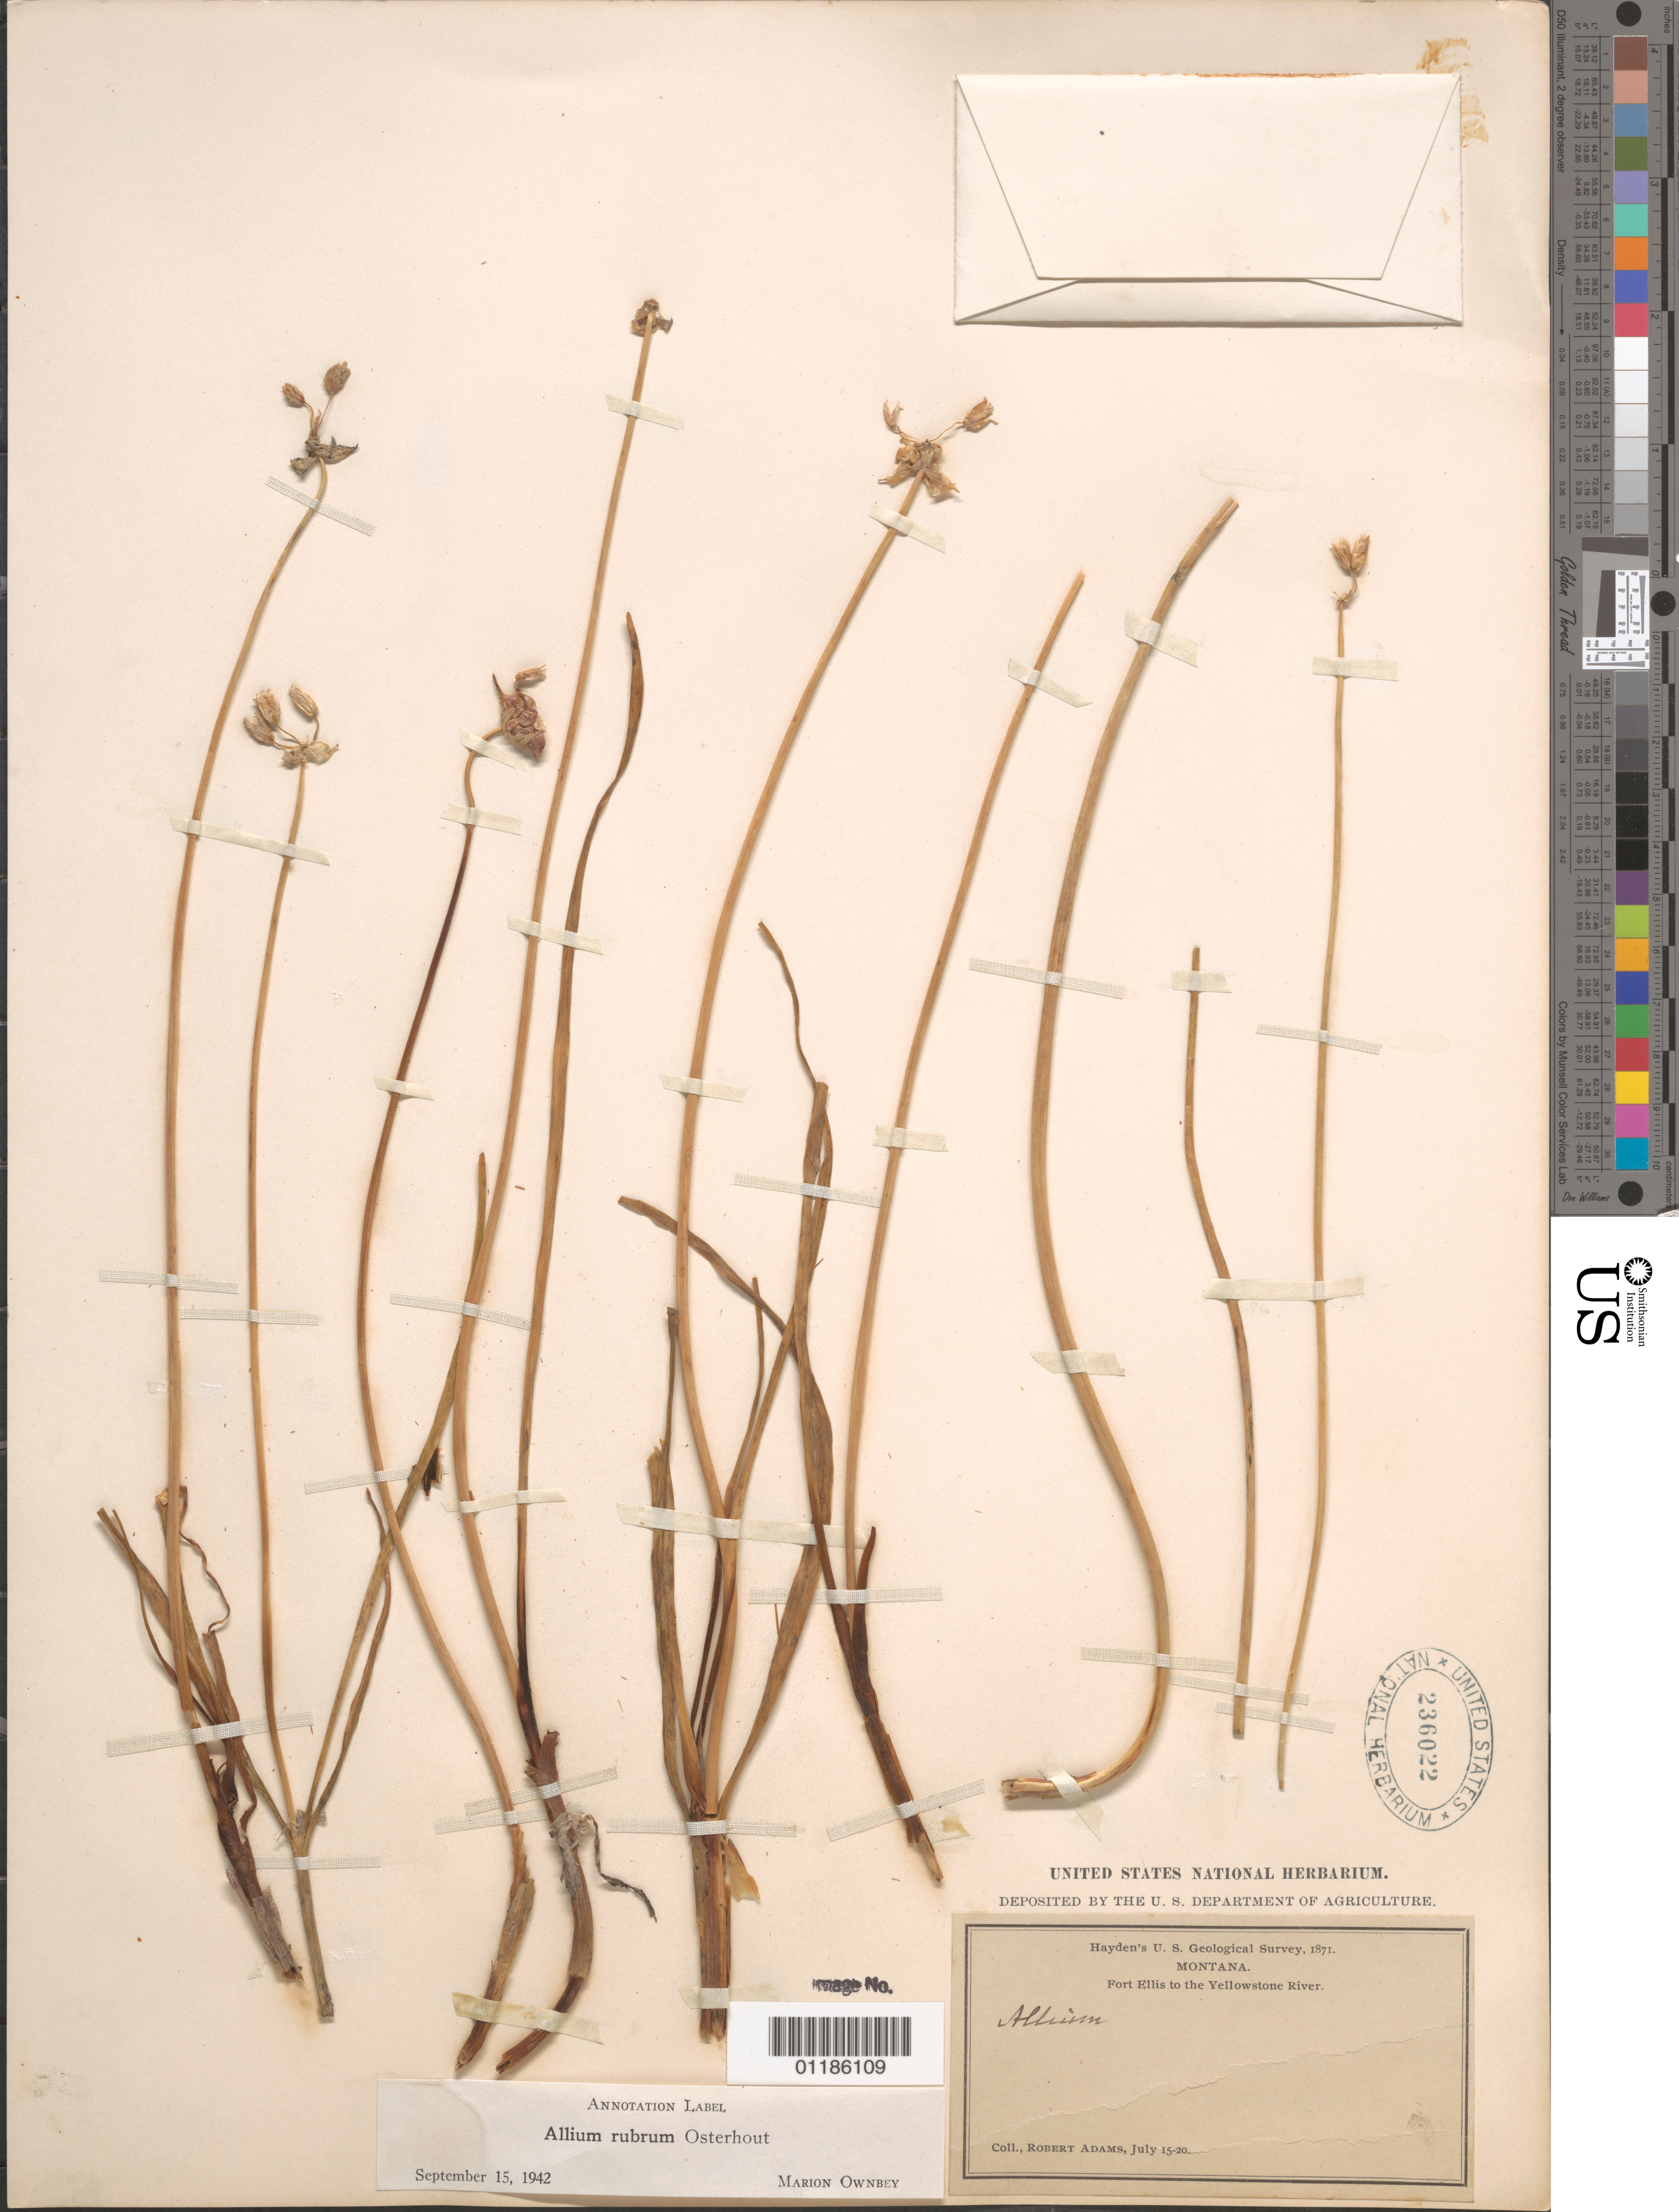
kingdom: Plantae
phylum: Tracheophyta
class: Liliopsida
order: Asparagales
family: Amaryllidaceae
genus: Allium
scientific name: Allium rubrum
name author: Osterh.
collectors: R. Adams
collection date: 1871-07-15/1871-07-20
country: United States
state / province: Montana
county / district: Gallatin / Park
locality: Fort Ellis to the Yellowstone River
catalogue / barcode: US 236022